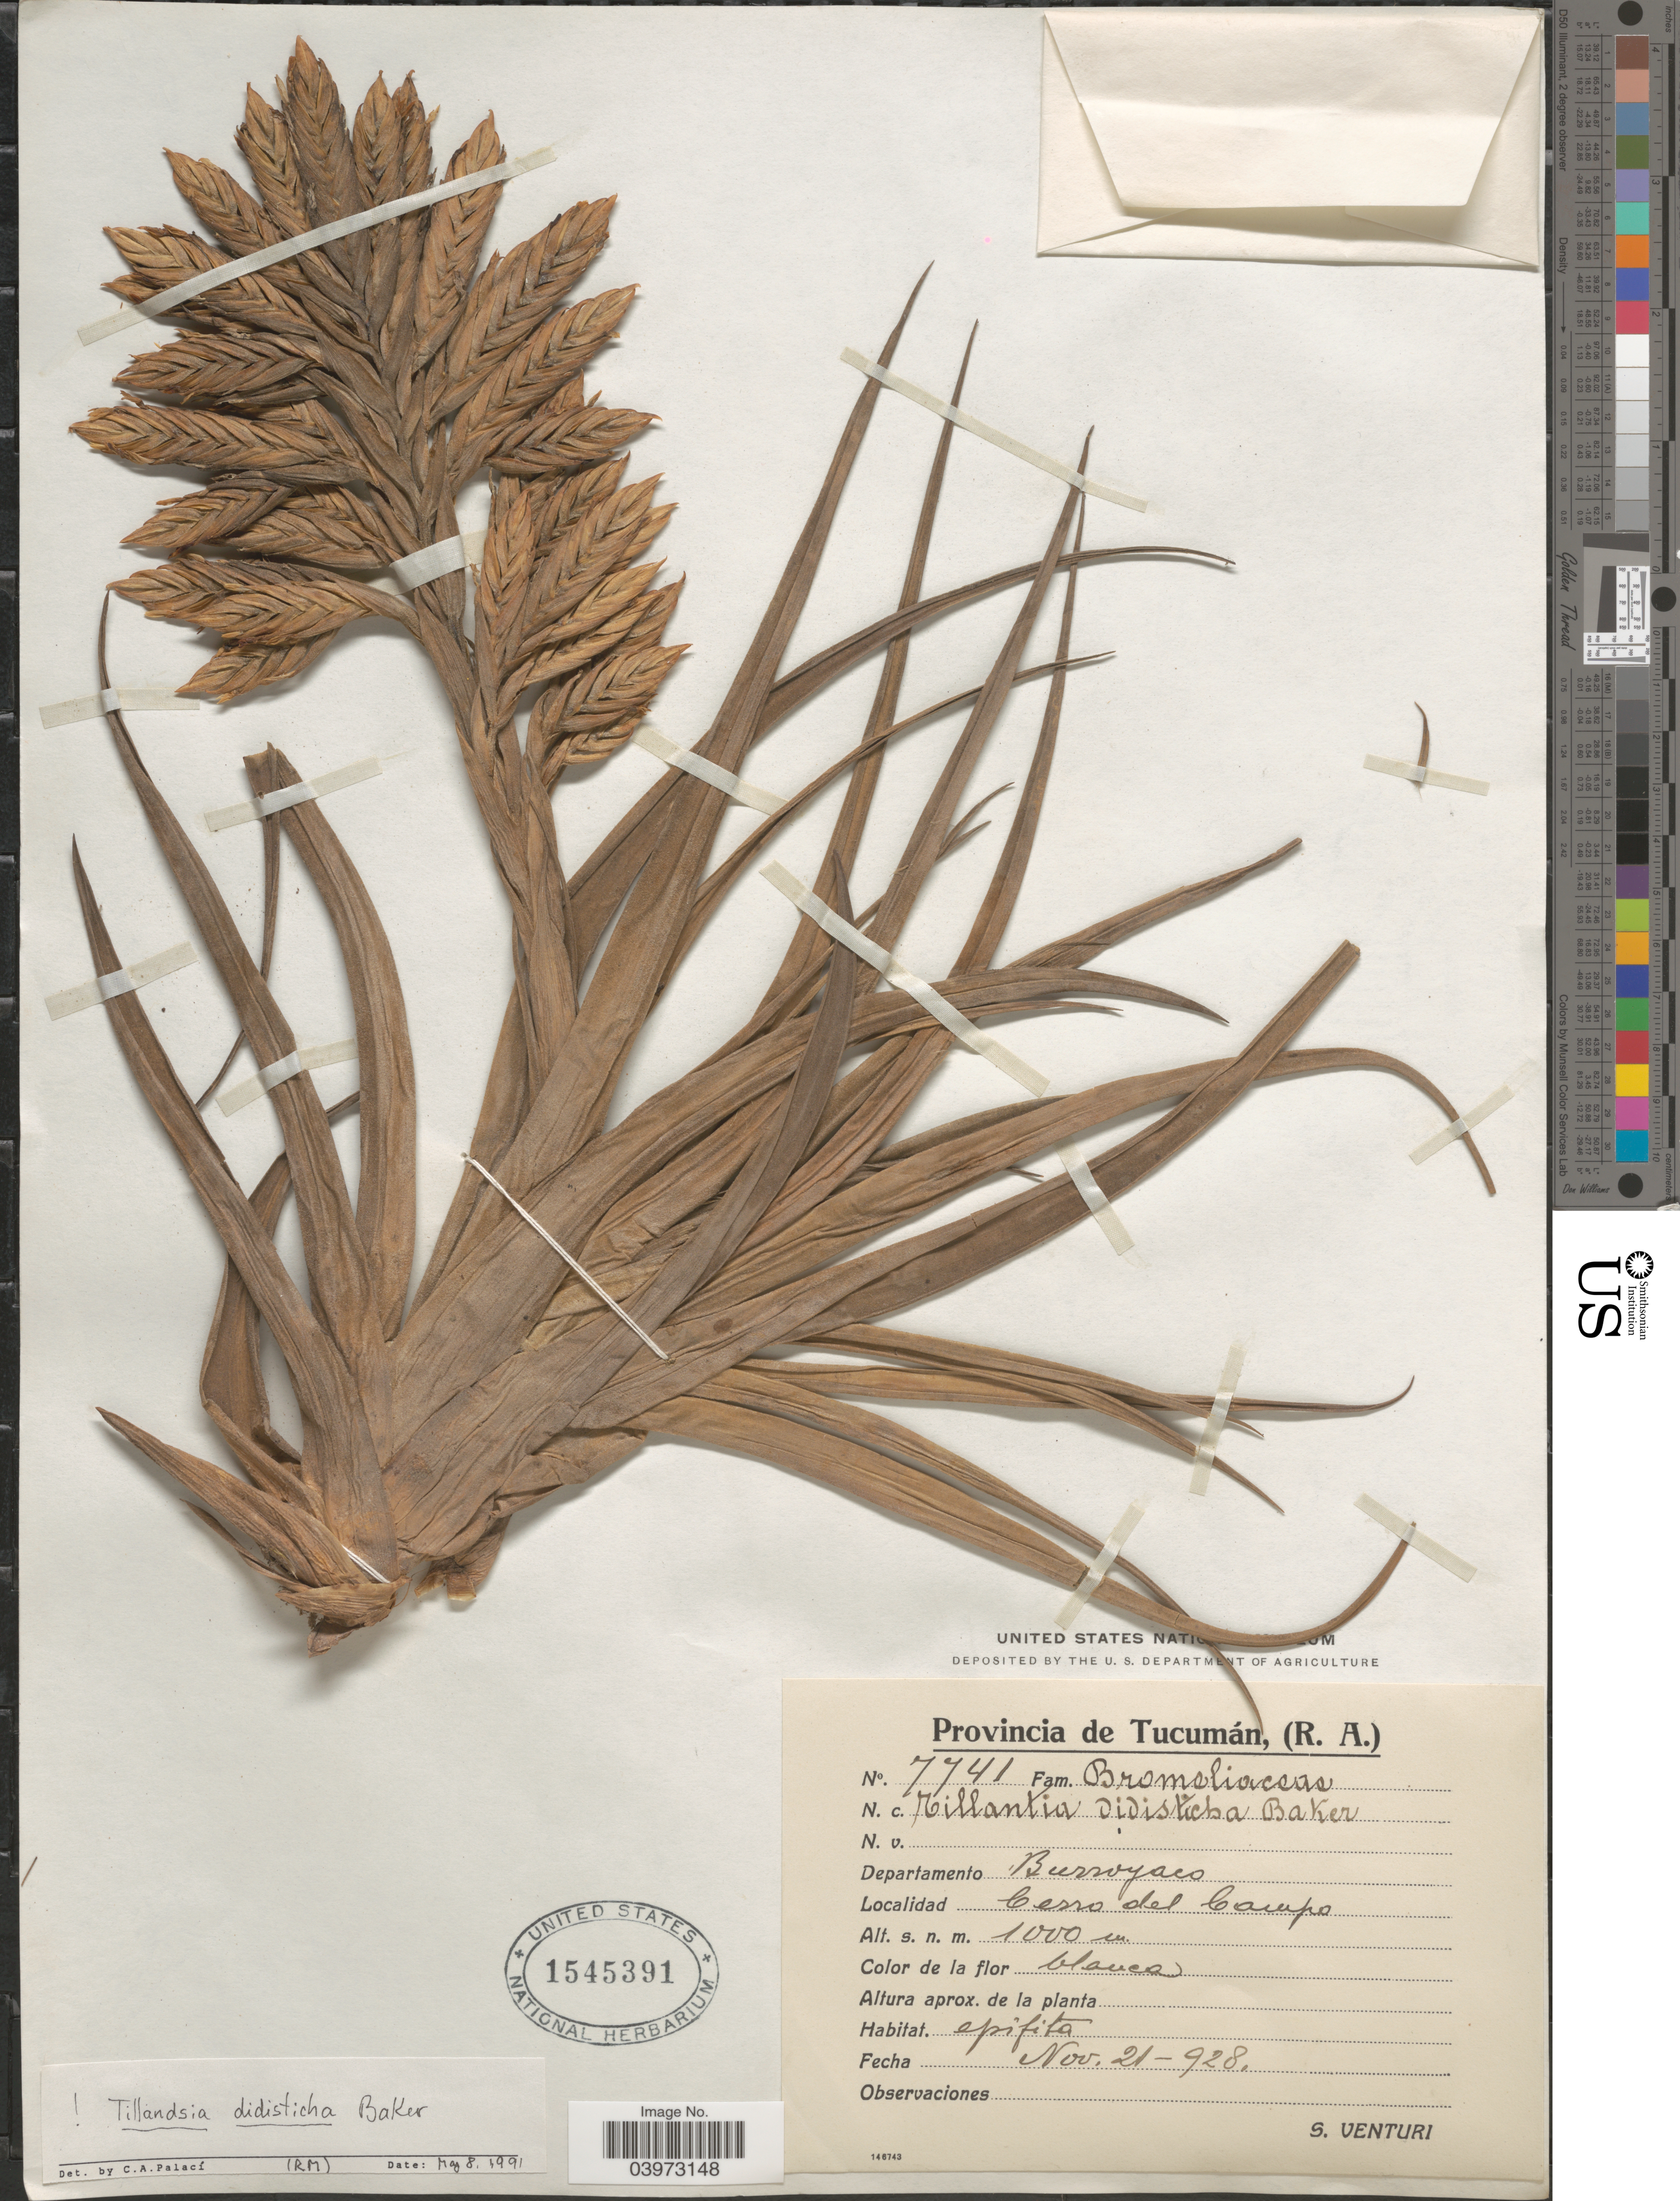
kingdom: Plantae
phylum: Tracheophyta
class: Liliopsida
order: Poales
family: Bromeliaceae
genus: Tillandsia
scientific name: Tillandsia didisticha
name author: (É. Morren) Baker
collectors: S. Venturi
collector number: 7741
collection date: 1928-11-21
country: Argentina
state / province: Tucuman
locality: Departamento Burroyaco. Cerro del Campo.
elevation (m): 1000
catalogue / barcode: US 1545391